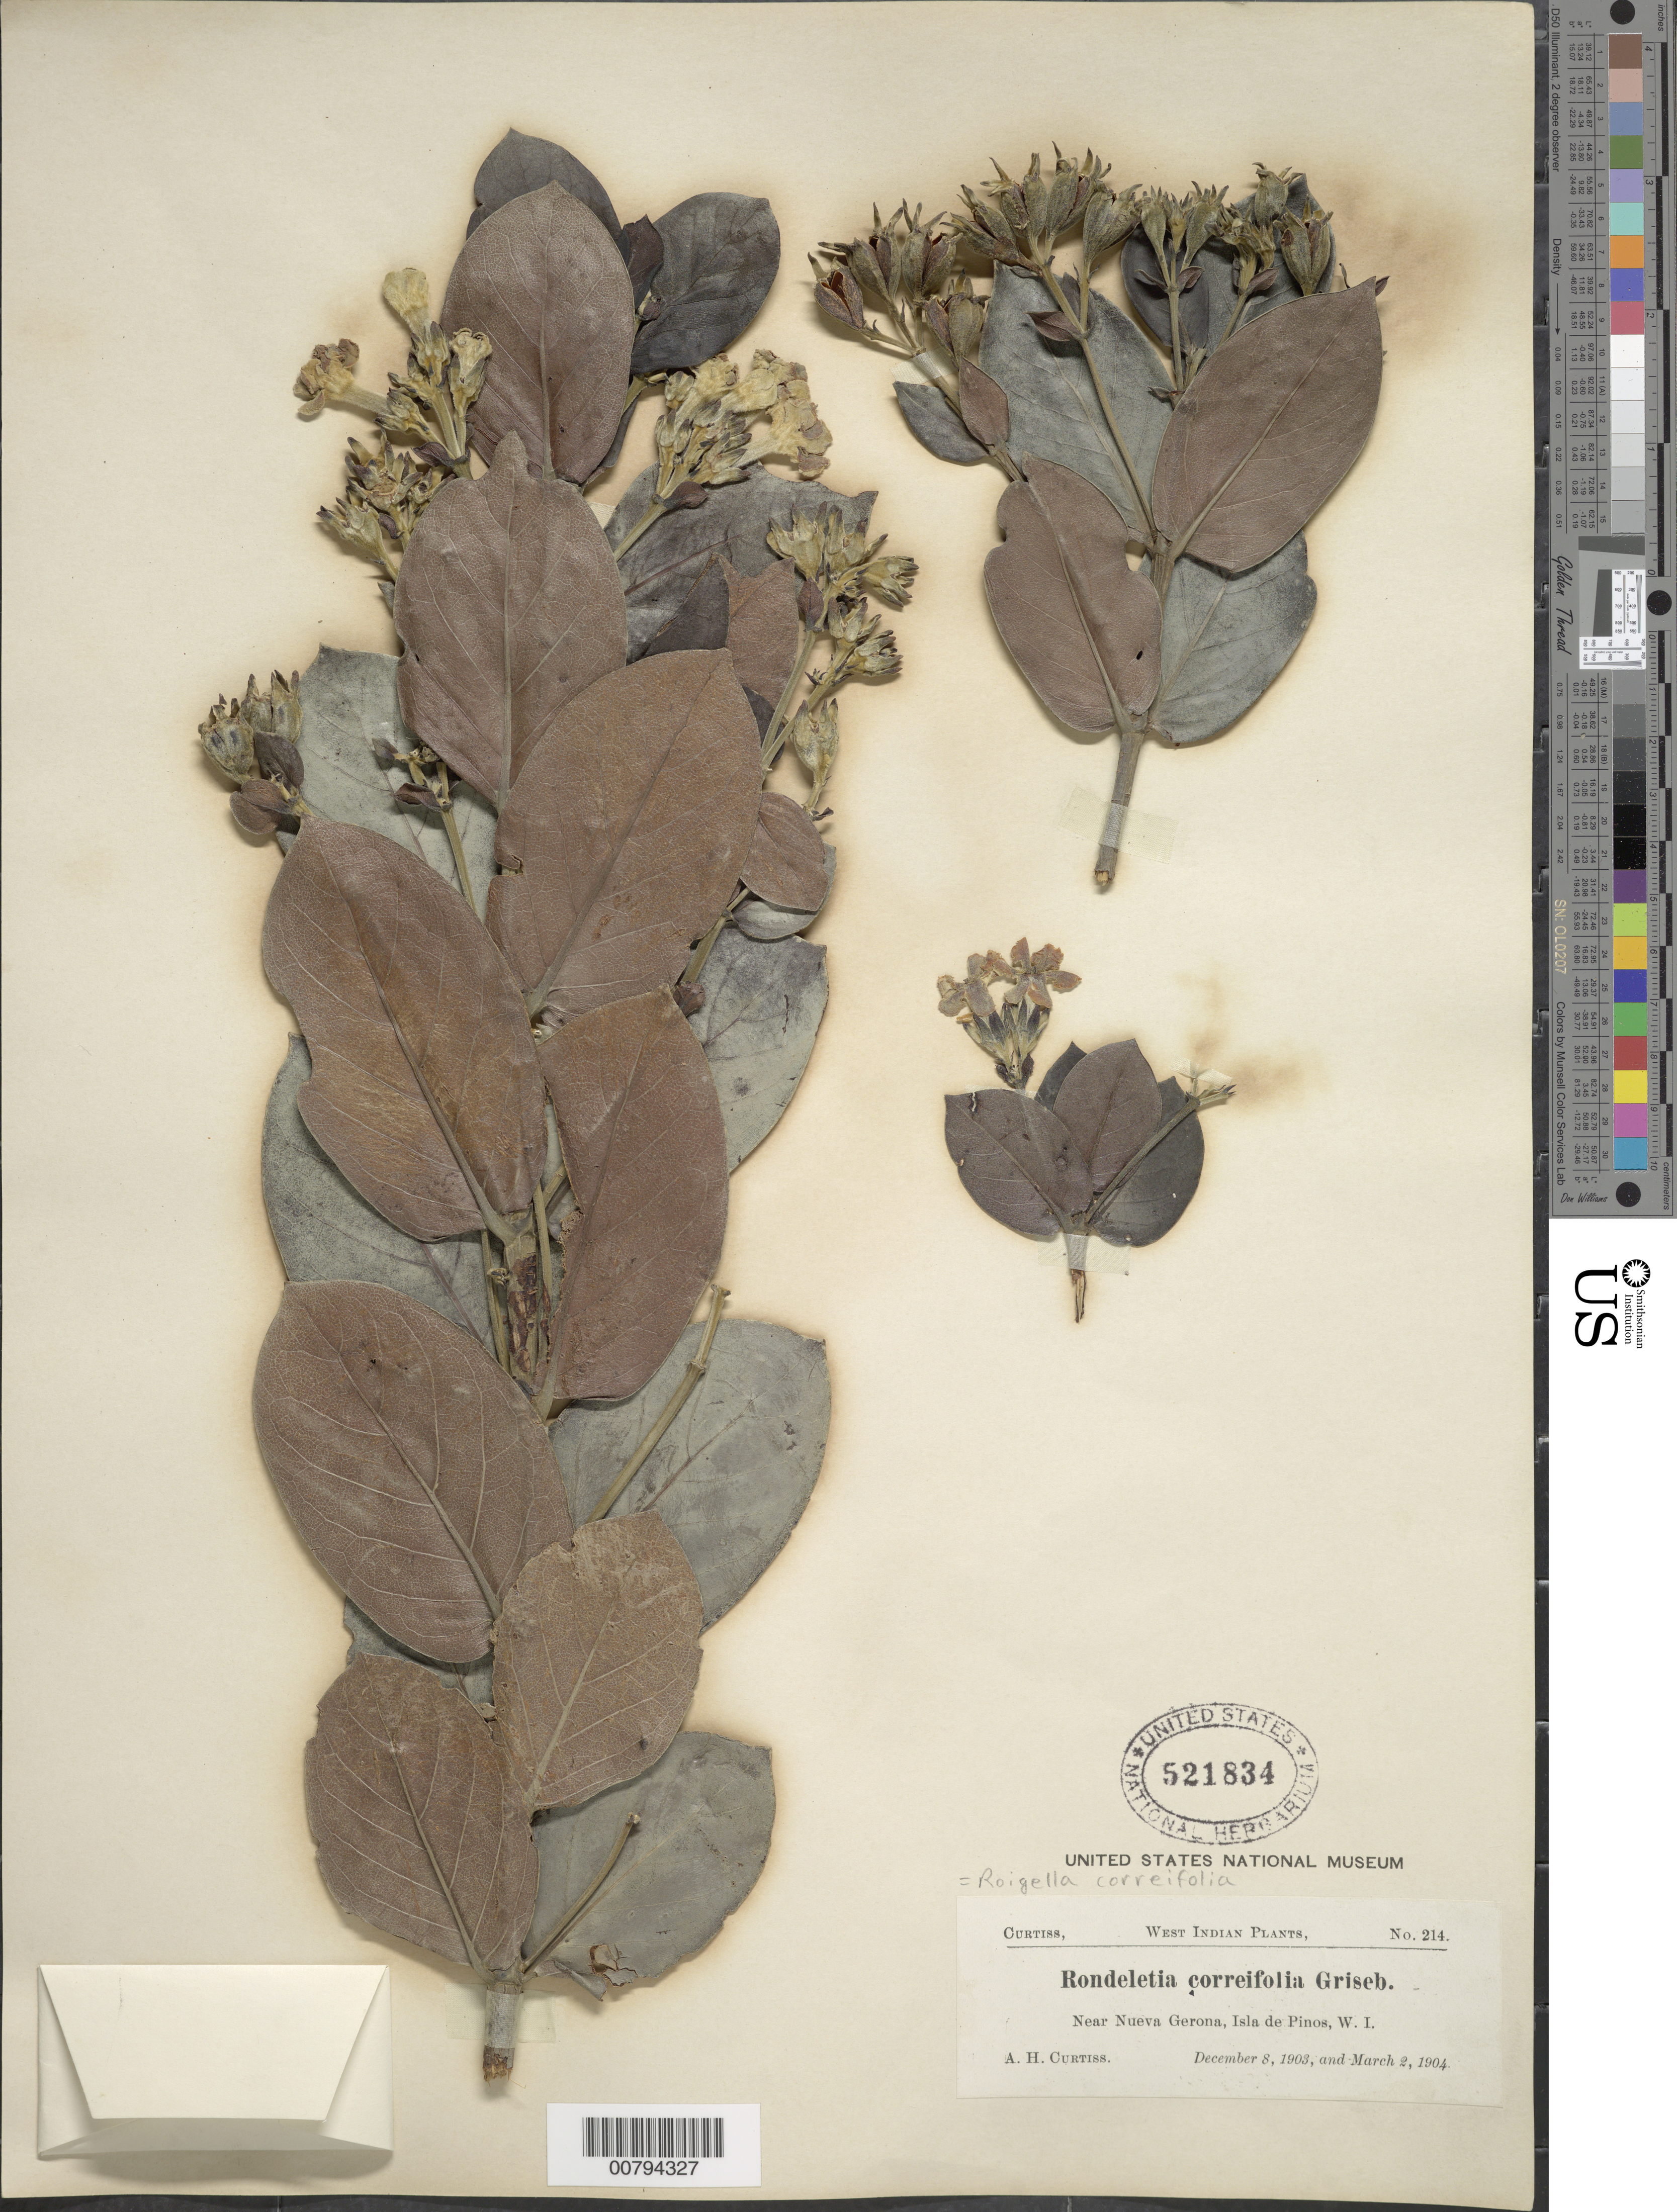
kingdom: Plantae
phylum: Tracheophyta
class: Magnoliopsida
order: Gentianales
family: Rubiaceae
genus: Roigella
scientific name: Roigella correifolia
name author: (Griseb.) Borhidi & Fernández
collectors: A. H. Curtiss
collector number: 214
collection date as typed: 08 Dec 1903 to 02 Mar 1904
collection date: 1903-12-08/1904-03-02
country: Cuba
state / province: Isla de La Juventud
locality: Near Nueva Gerona.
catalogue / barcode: US 521834